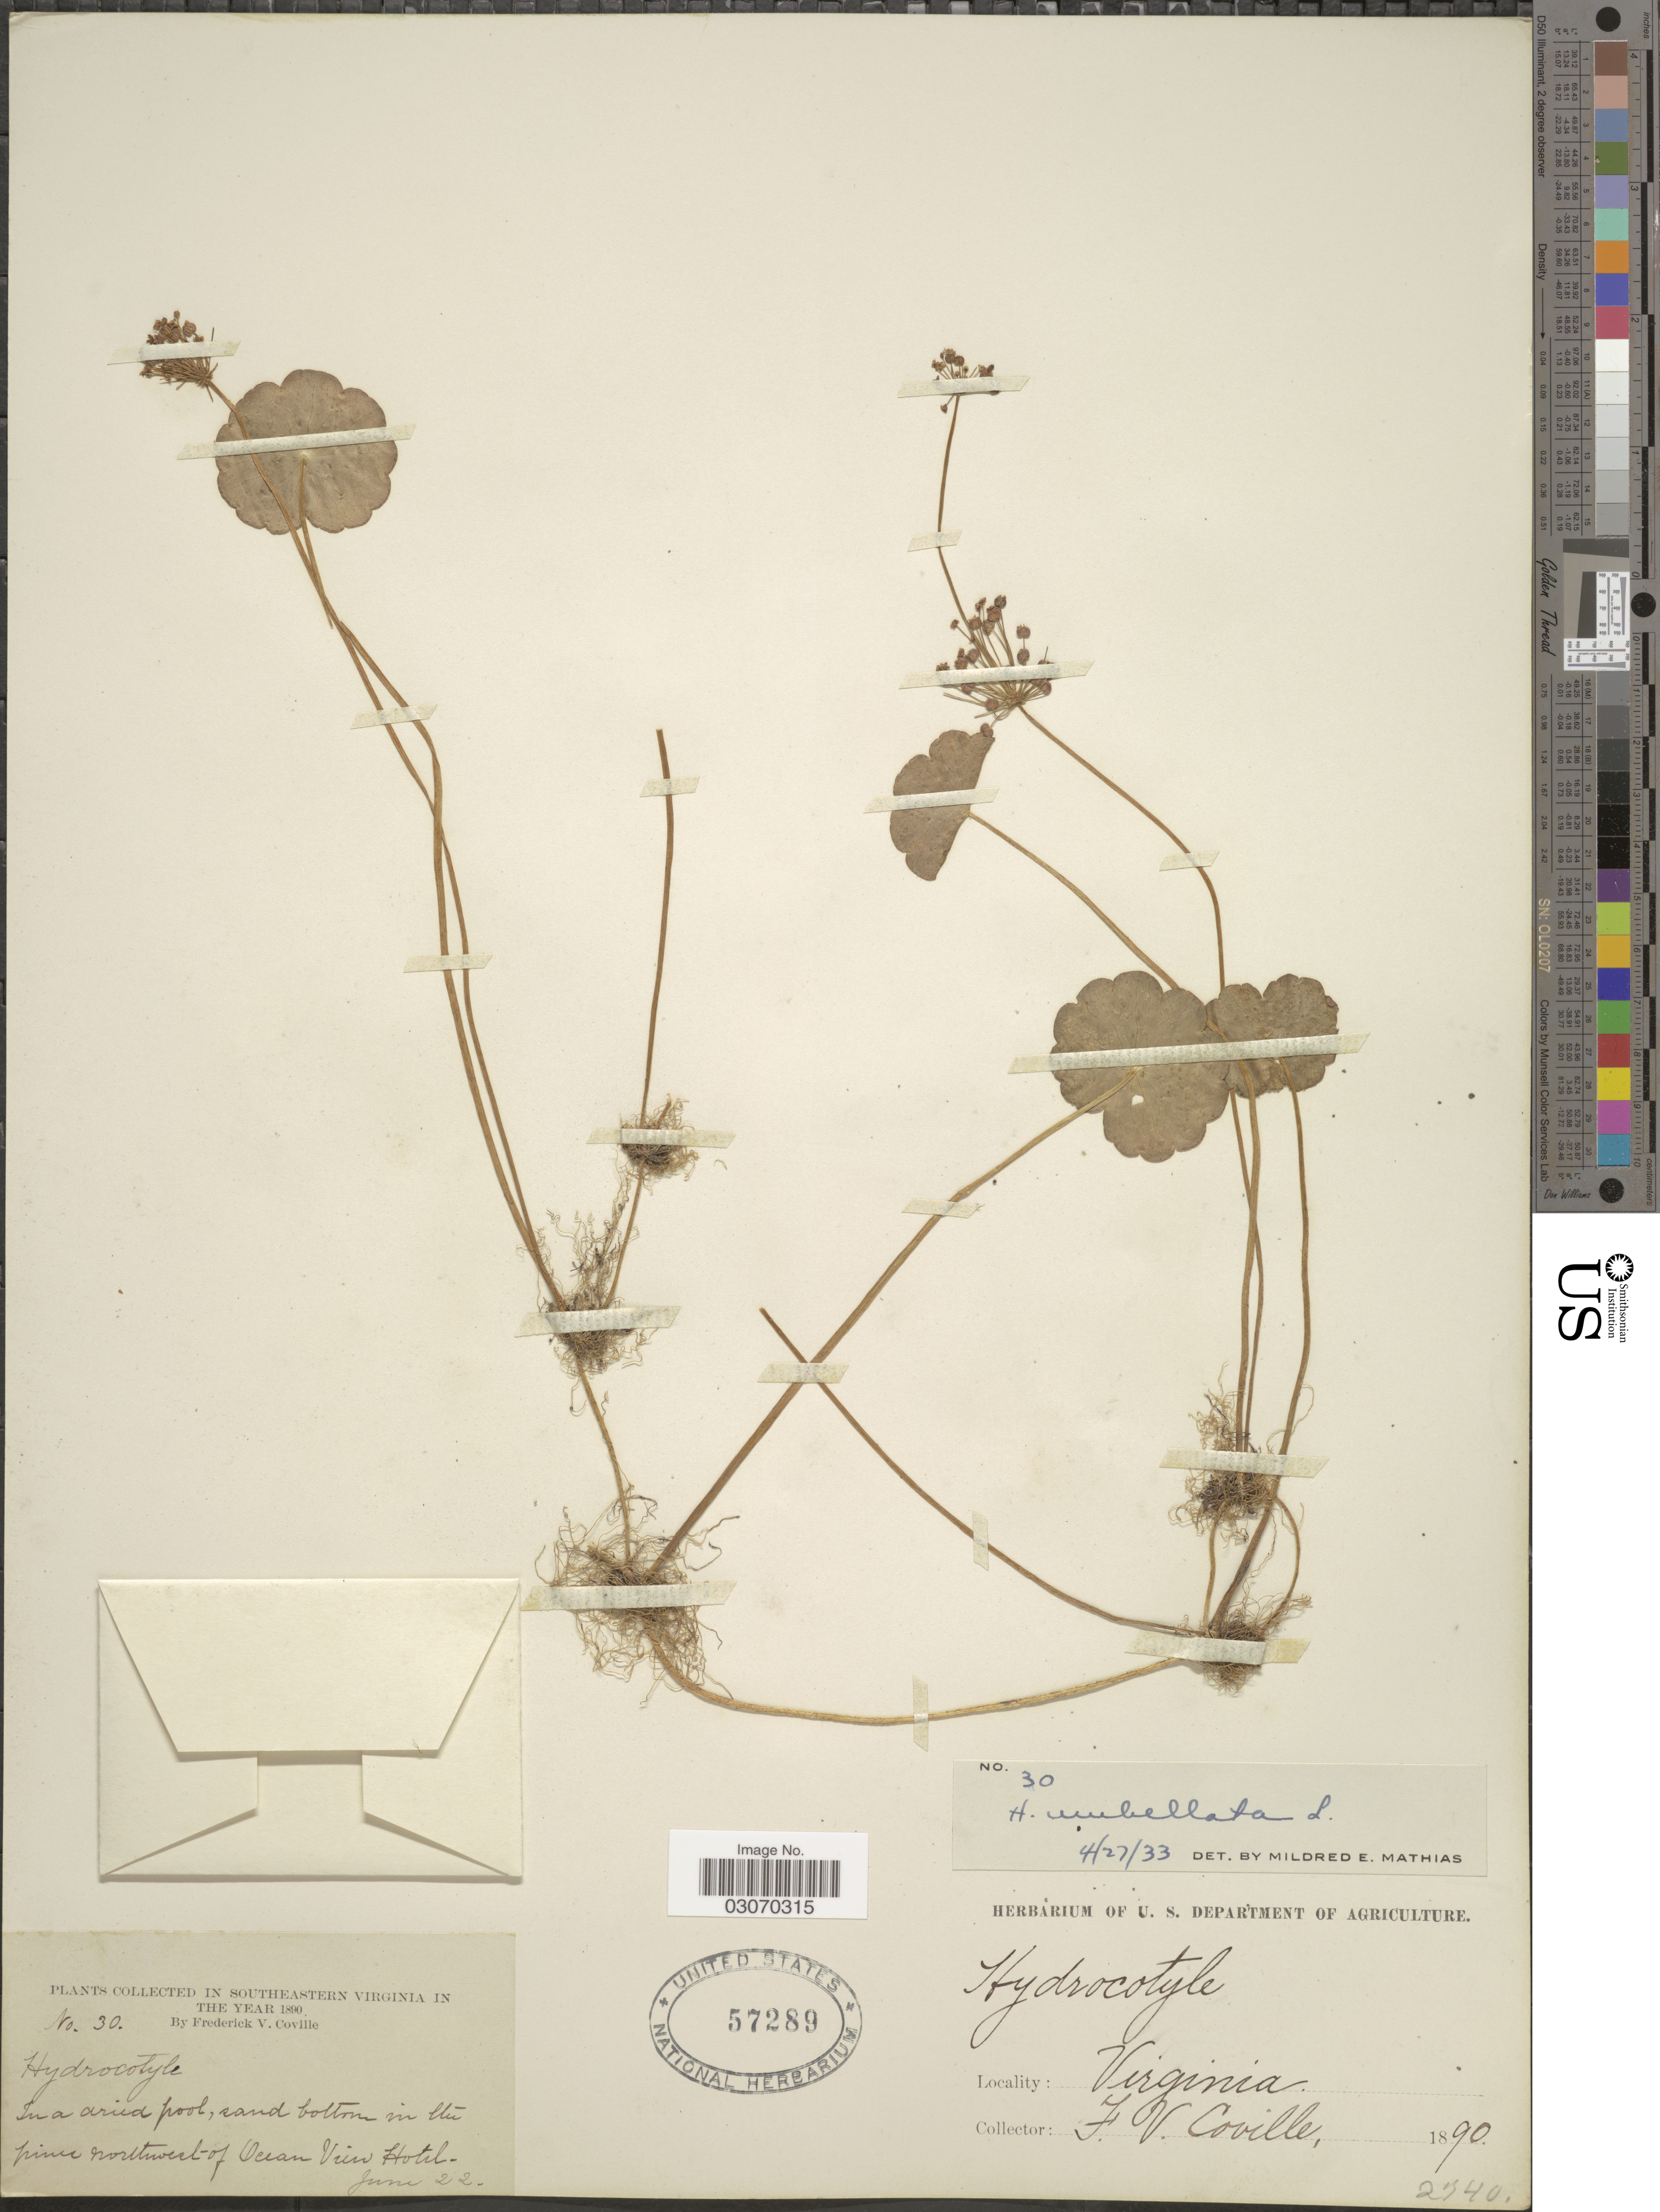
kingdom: Plantae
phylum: Tracheophyta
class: Magnoliopsida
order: Apiales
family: Araliaceae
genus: Hydrocotyle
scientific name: Hydrocotyle umbellata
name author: L.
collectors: F. V. Coville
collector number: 30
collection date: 1890-06-22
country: United States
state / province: Virginia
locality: In southeastern Virginia. In a dried pool, sand bottom in the pine northwest of Ocean View Hotel.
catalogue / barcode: US 57289